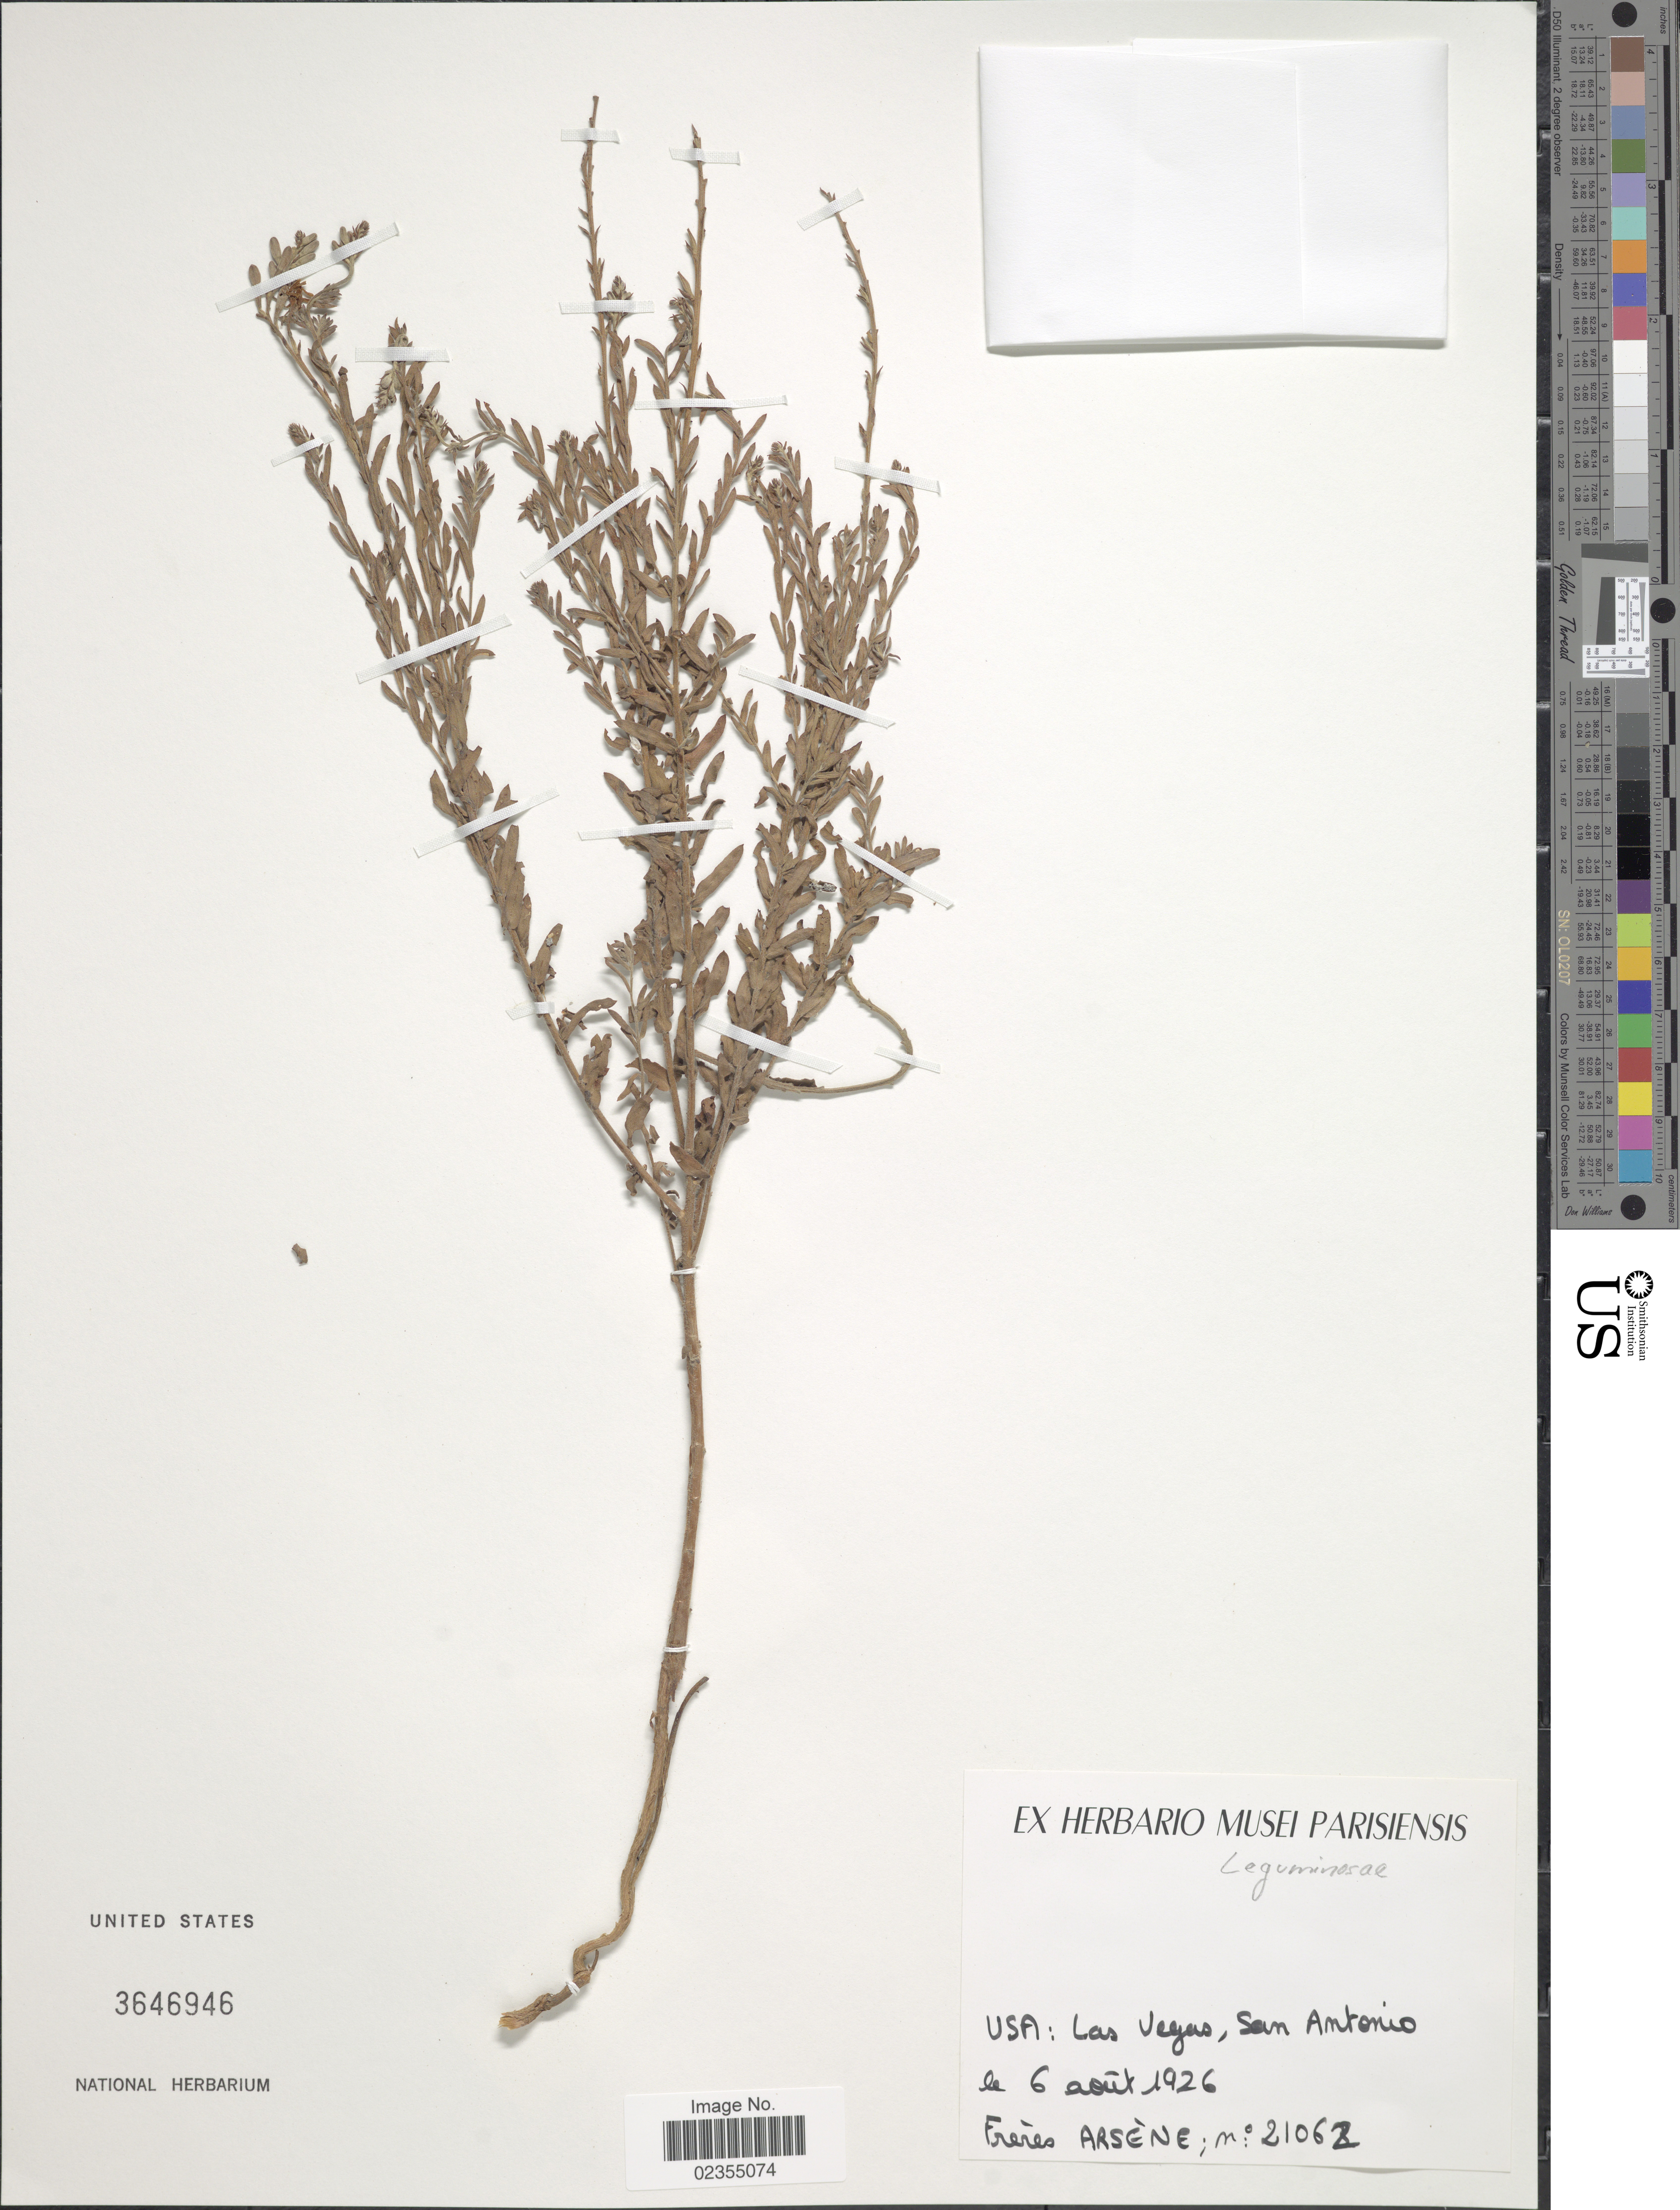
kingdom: Plantae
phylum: Tracheophyta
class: Magnoliopsida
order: Fabales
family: Fabaceae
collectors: F. Hyacinth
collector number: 21062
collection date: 1926-08-06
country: United States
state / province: New Mexico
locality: Las Vegas, San Antonio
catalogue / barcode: US 3646946